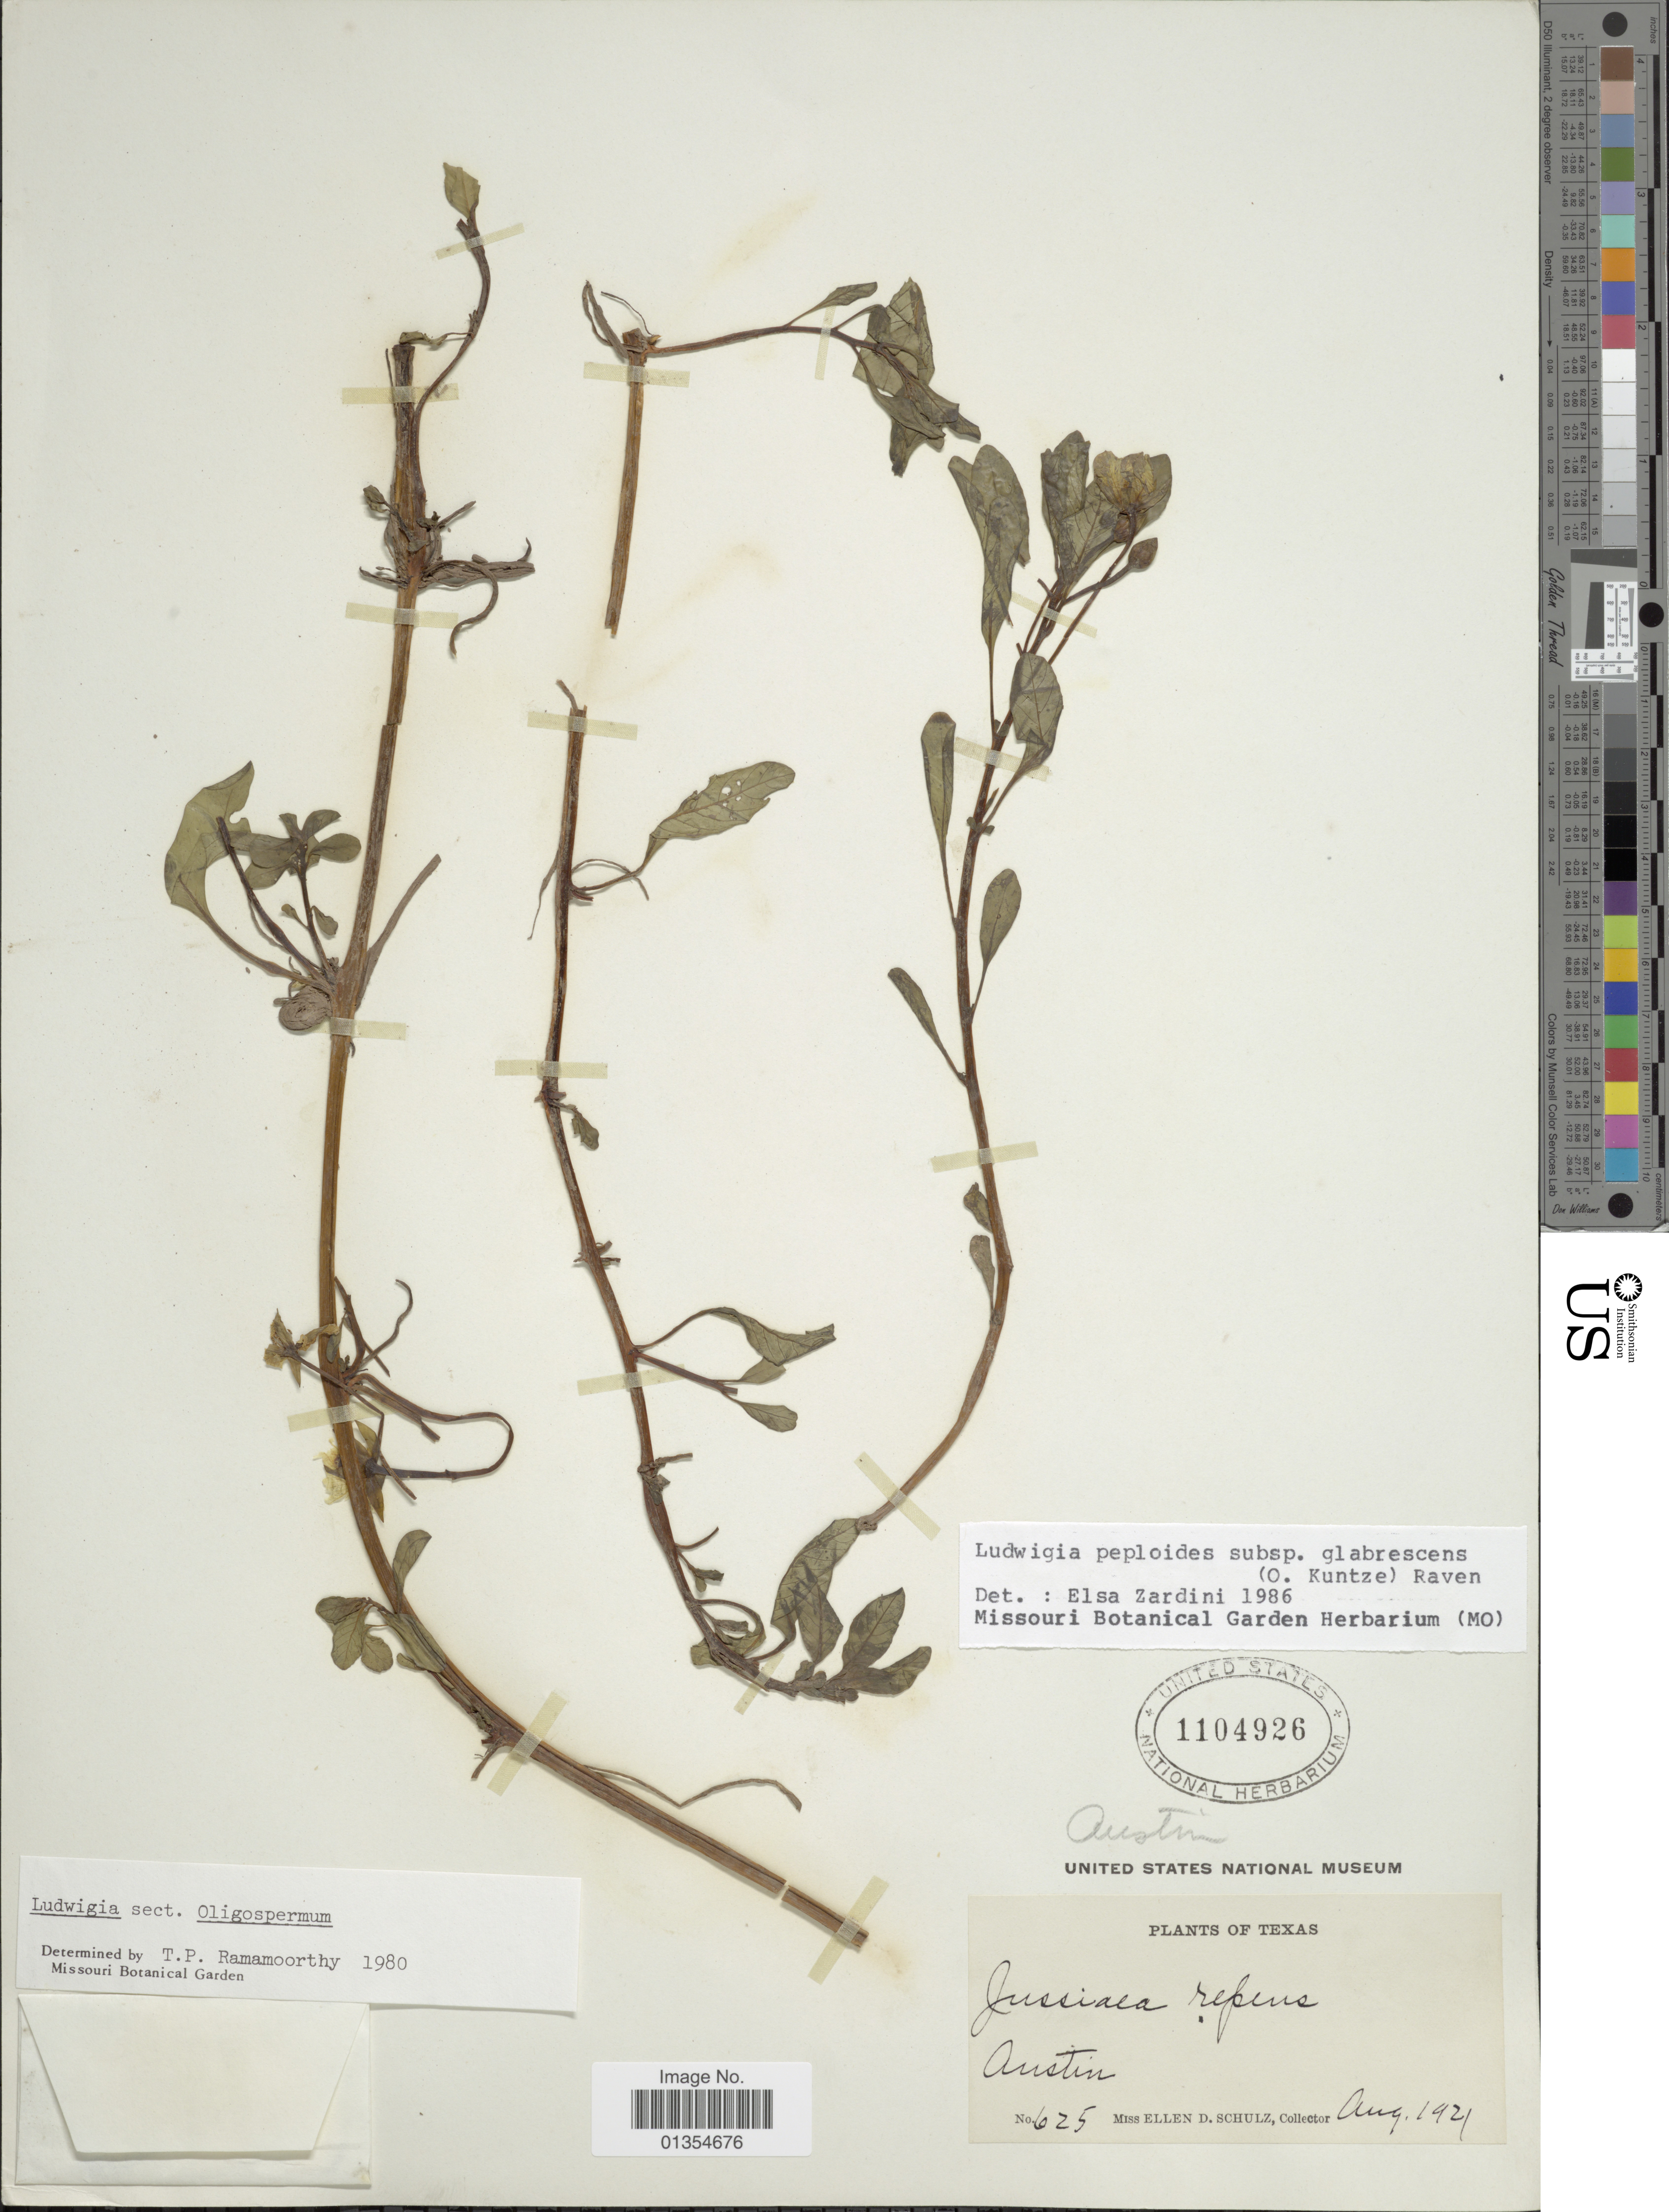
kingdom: Plantae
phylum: Tracheophyta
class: Magnoliopsida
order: Myrtales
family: Onagraceae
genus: Ludwigia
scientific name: Ludwigia peploides subsp. glabrescens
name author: (Kuntze) P.H. Raven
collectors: E. D. Schulz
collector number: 625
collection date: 1921-08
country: United States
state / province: Texas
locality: Austin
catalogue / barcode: US 1104926